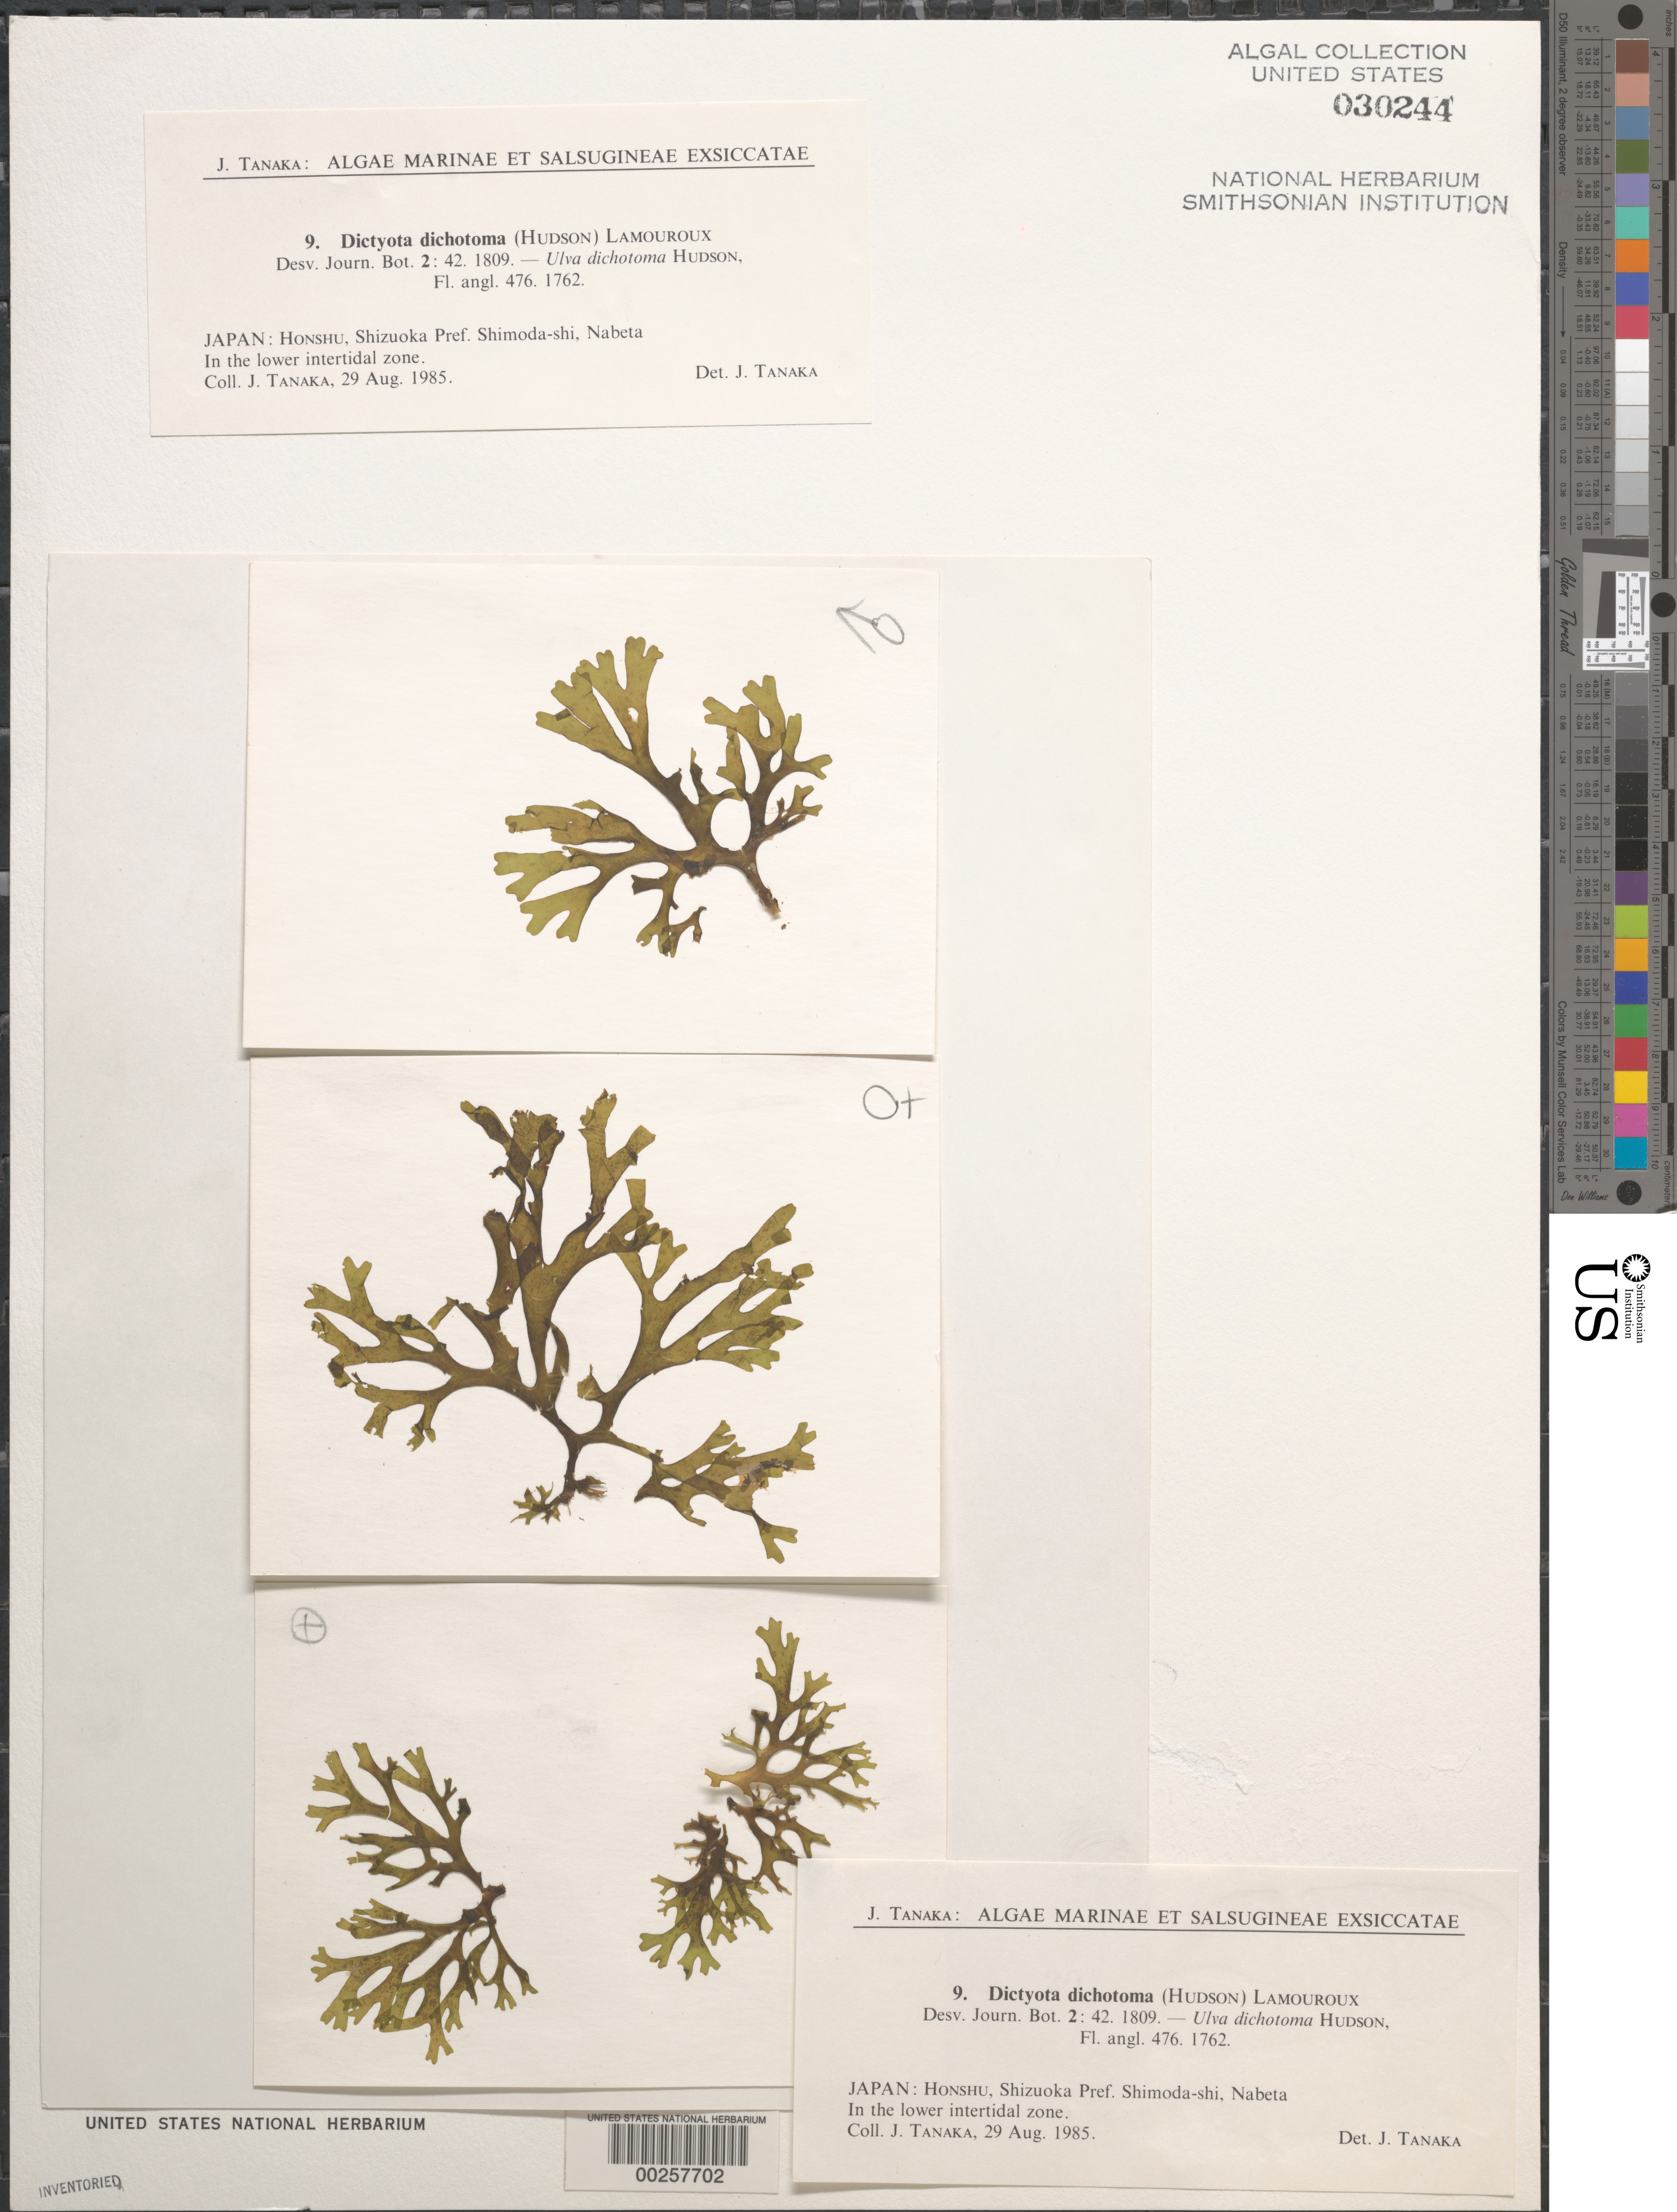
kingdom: Chromista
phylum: Ochrophyta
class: Phaeophyceae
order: Dictyotales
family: Dictyotaceae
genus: Dictyota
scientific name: Dictyota dichotoma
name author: (Huds.) J.V.Lamouroux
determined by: Tanaka, J.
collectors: J. Tanaka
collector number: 9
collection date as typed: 29 Aug 1985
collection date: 1985-08-29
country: Japan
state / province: Sizuoka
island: Honshu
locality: Nabeta, Shimoda-shi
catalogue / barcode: US 30244